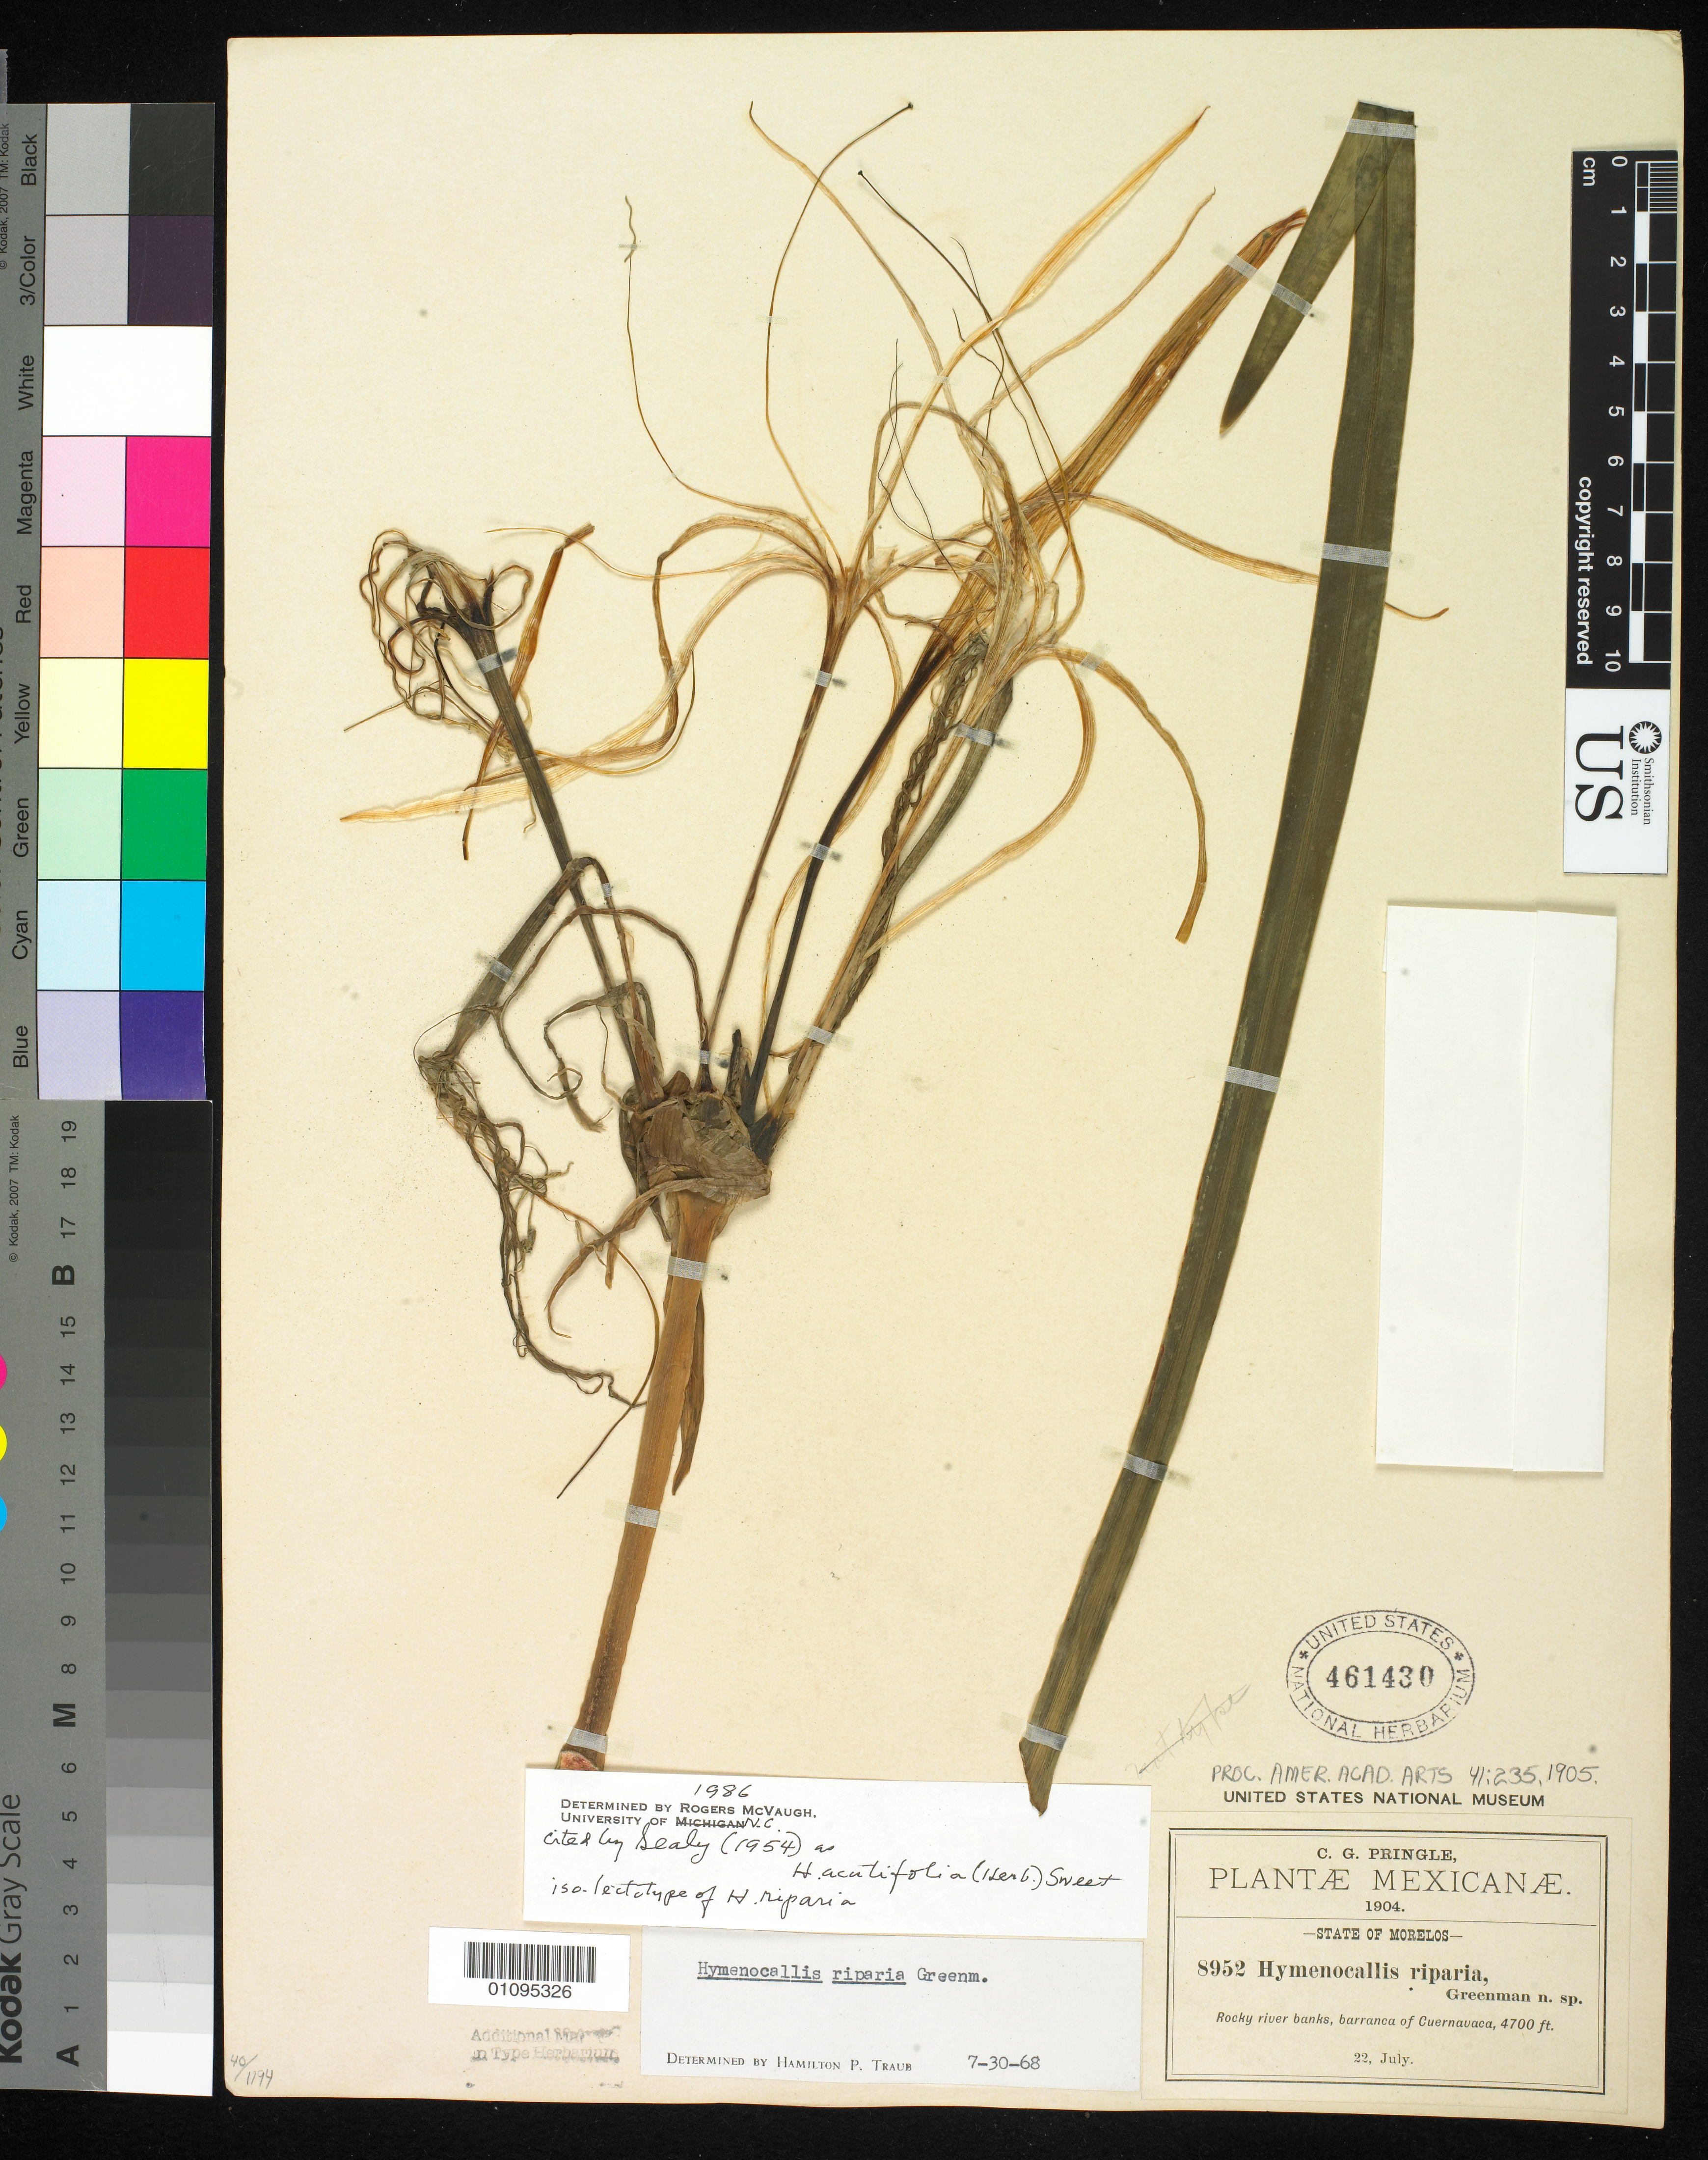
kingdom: Plantae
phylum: Tracheophyta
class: Liliopsida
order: Asparagales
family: Amaryllidaceae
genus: Hymenocallis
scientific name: Hymenocallis riparia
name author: Greenm.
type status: Isosyntype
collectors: C. G. Pringle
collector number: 8952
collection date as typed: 22 Jul 1904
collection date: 1904-07-22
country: Mexico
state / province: Morelos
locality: Barranca of Cuernavaca.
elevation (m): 1433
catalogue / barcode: US 461430